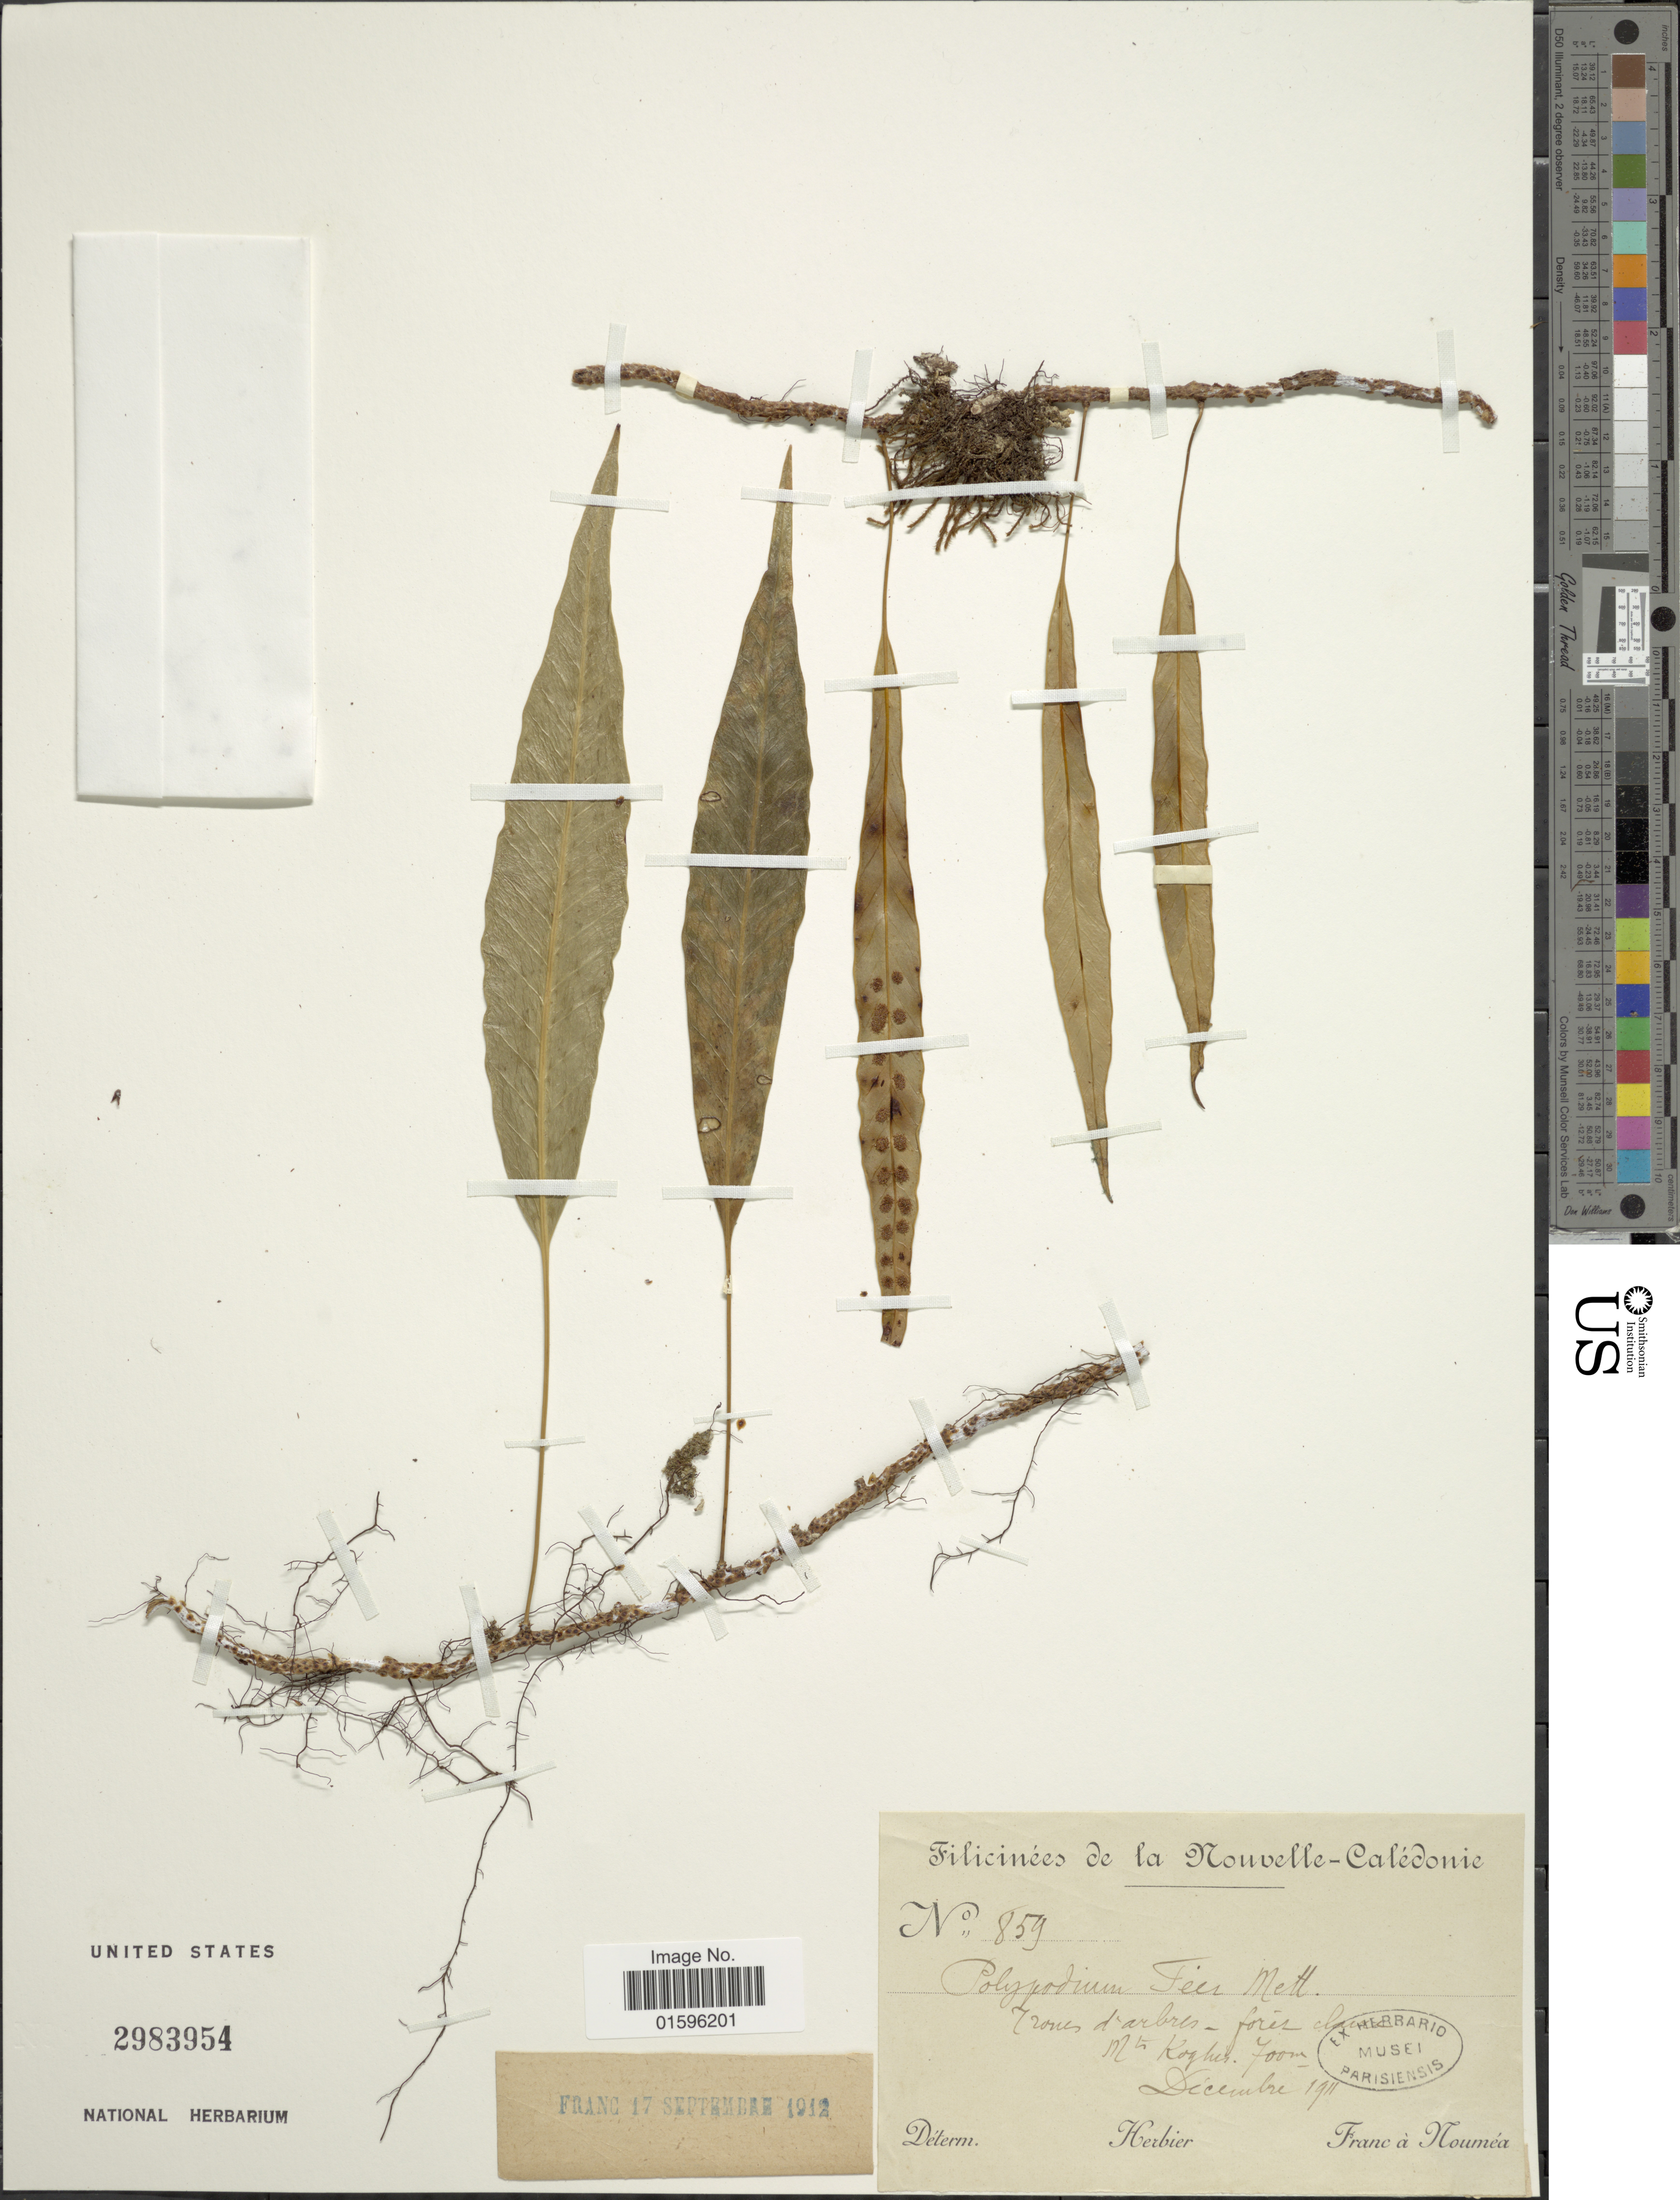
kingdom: Plantae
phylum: Tracheophyta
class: Polypodiopsida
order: Polypodiales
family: Polypodiaceae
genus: Polypodium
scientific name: Polypodium feei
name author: E. Fourn.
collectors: Franc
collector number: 859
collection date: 1911-12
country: New Caledonia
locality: Mts Koghis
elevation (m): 700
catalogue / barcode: US 2983954